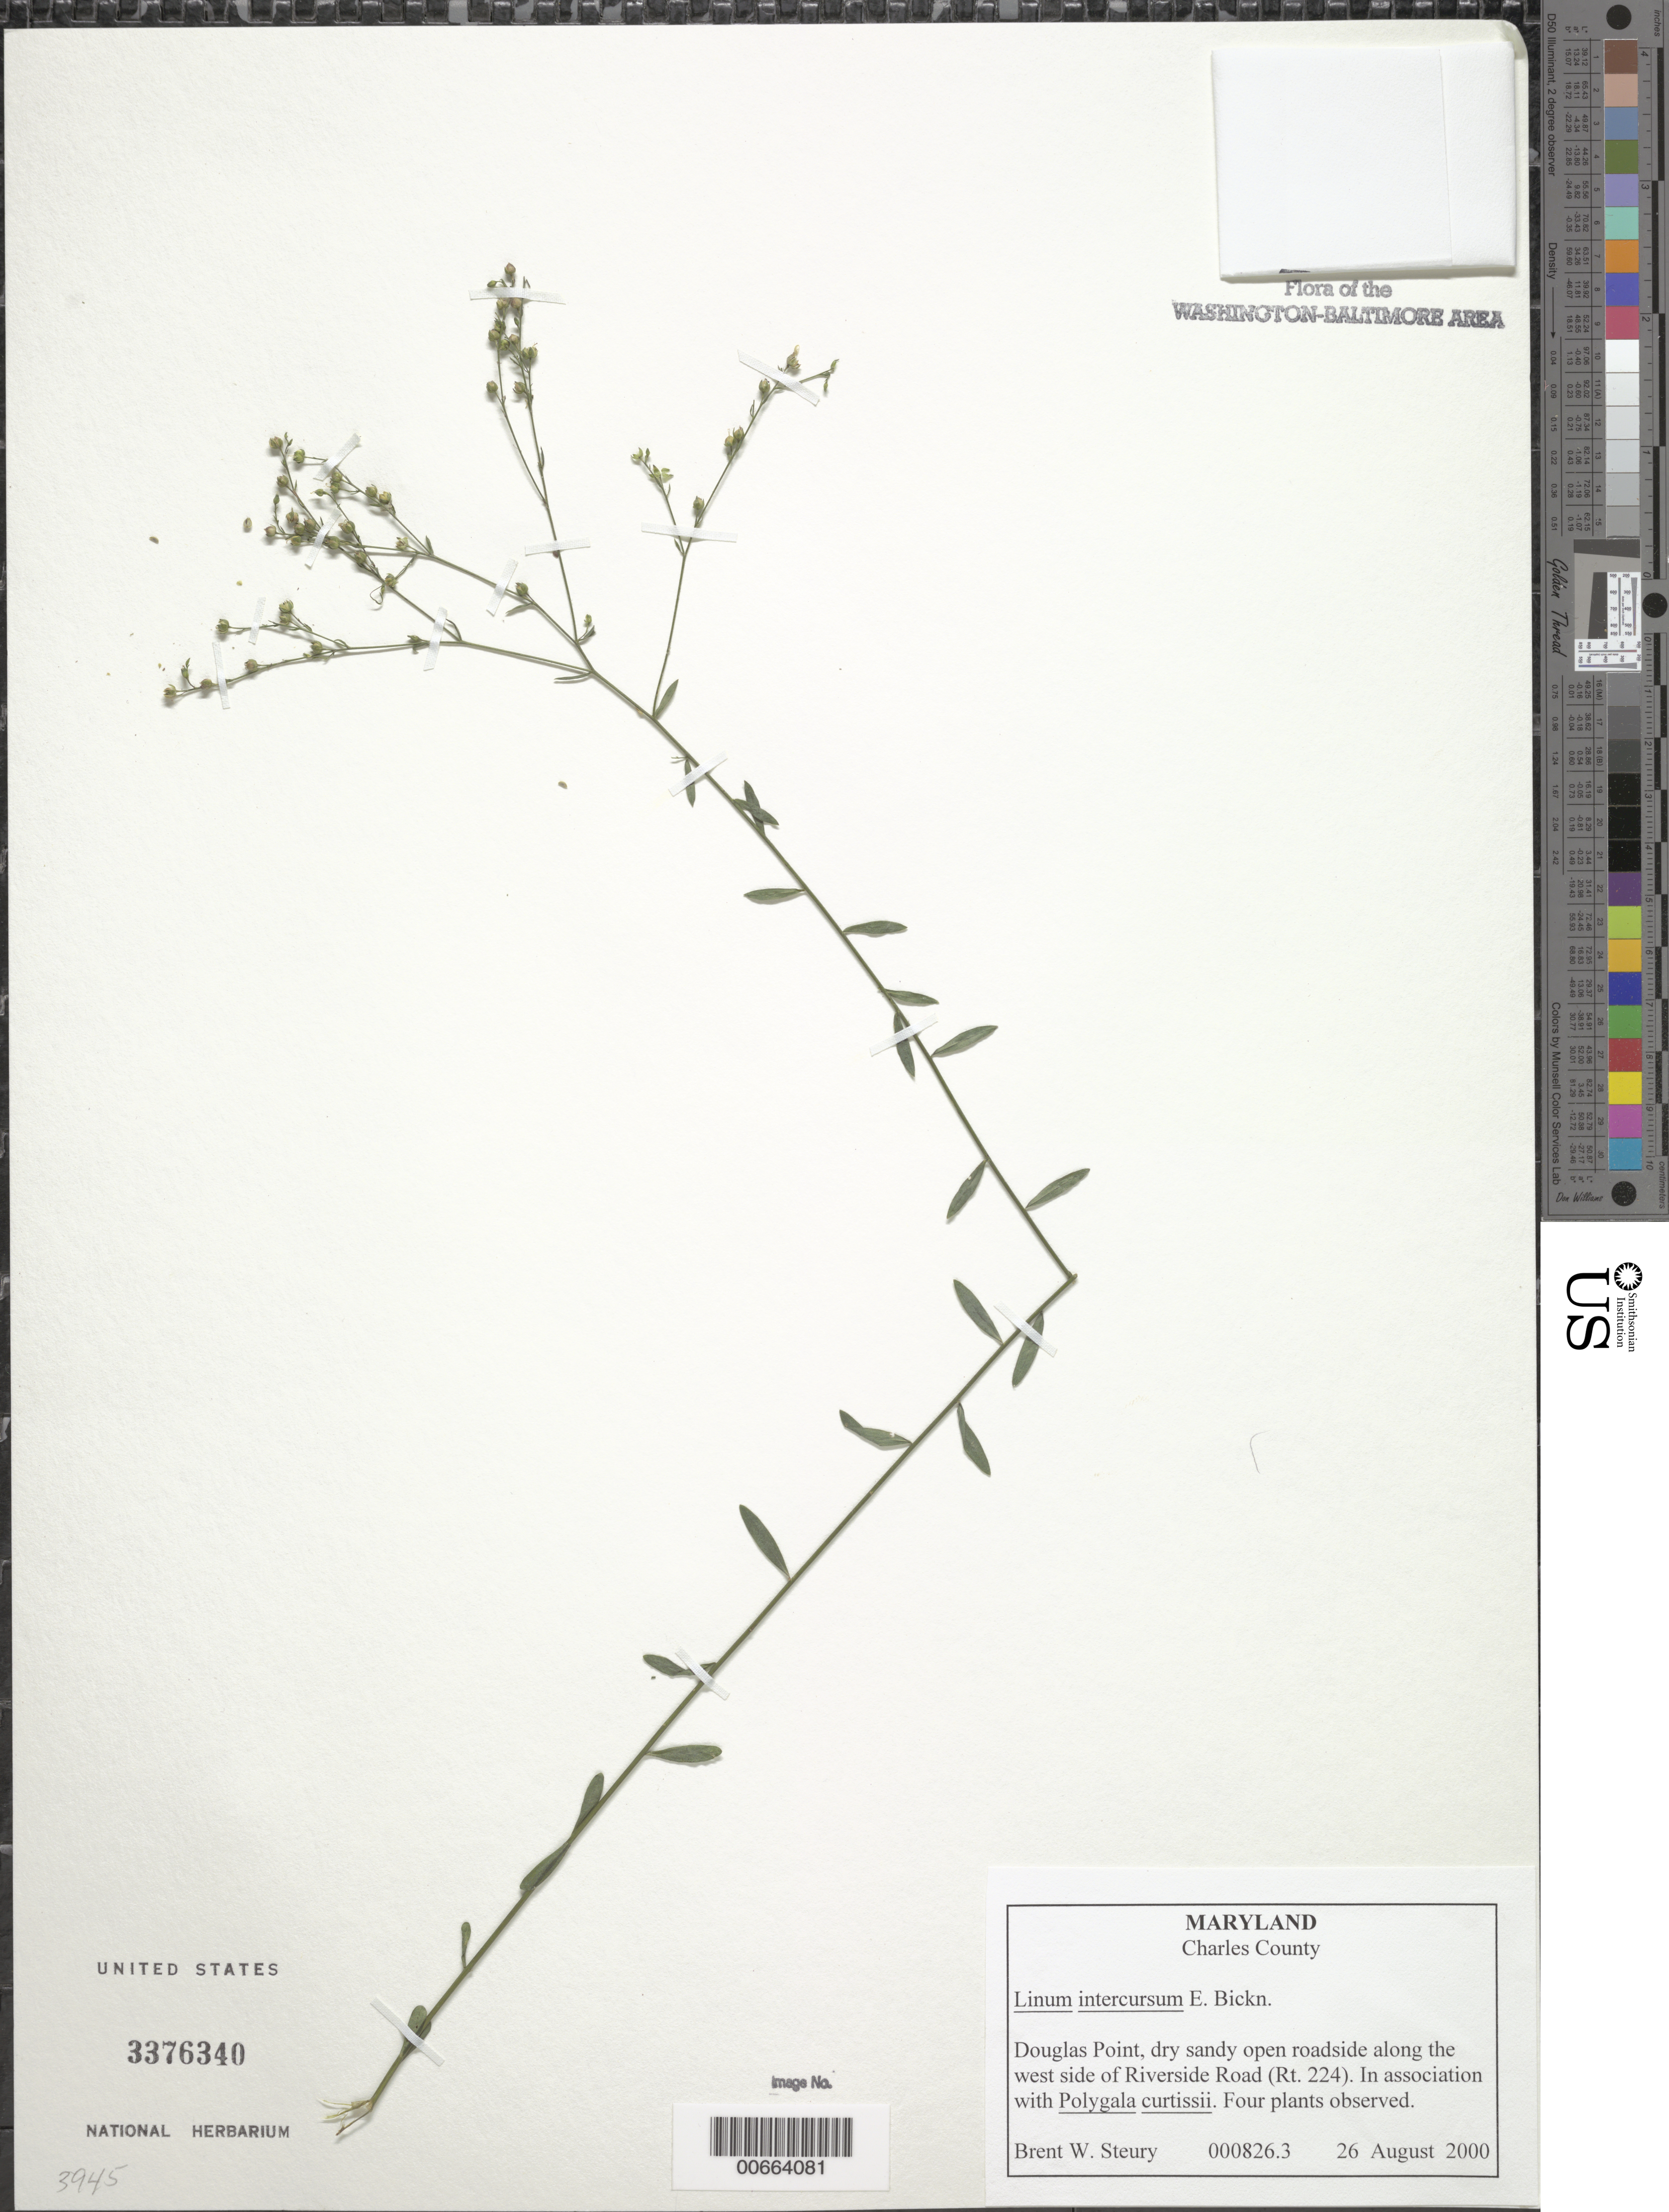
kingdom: Plantae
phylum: Tracheophyta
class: Magnoliopsida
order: Malpighiales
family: Linaceae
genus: Linum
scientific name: Linum intercursum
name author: E.P. Bicknell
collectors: B. Steury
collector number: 826.3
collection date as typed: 26 Aug 2000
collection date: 2000-08-26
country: United States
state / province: Maryland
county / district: Charles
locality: Douglas Point, along the west side of Riverside Road (Rt. 224).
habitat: Dry sandy open roadside. In association with Polygala curtisii.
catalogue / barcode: US 3376340